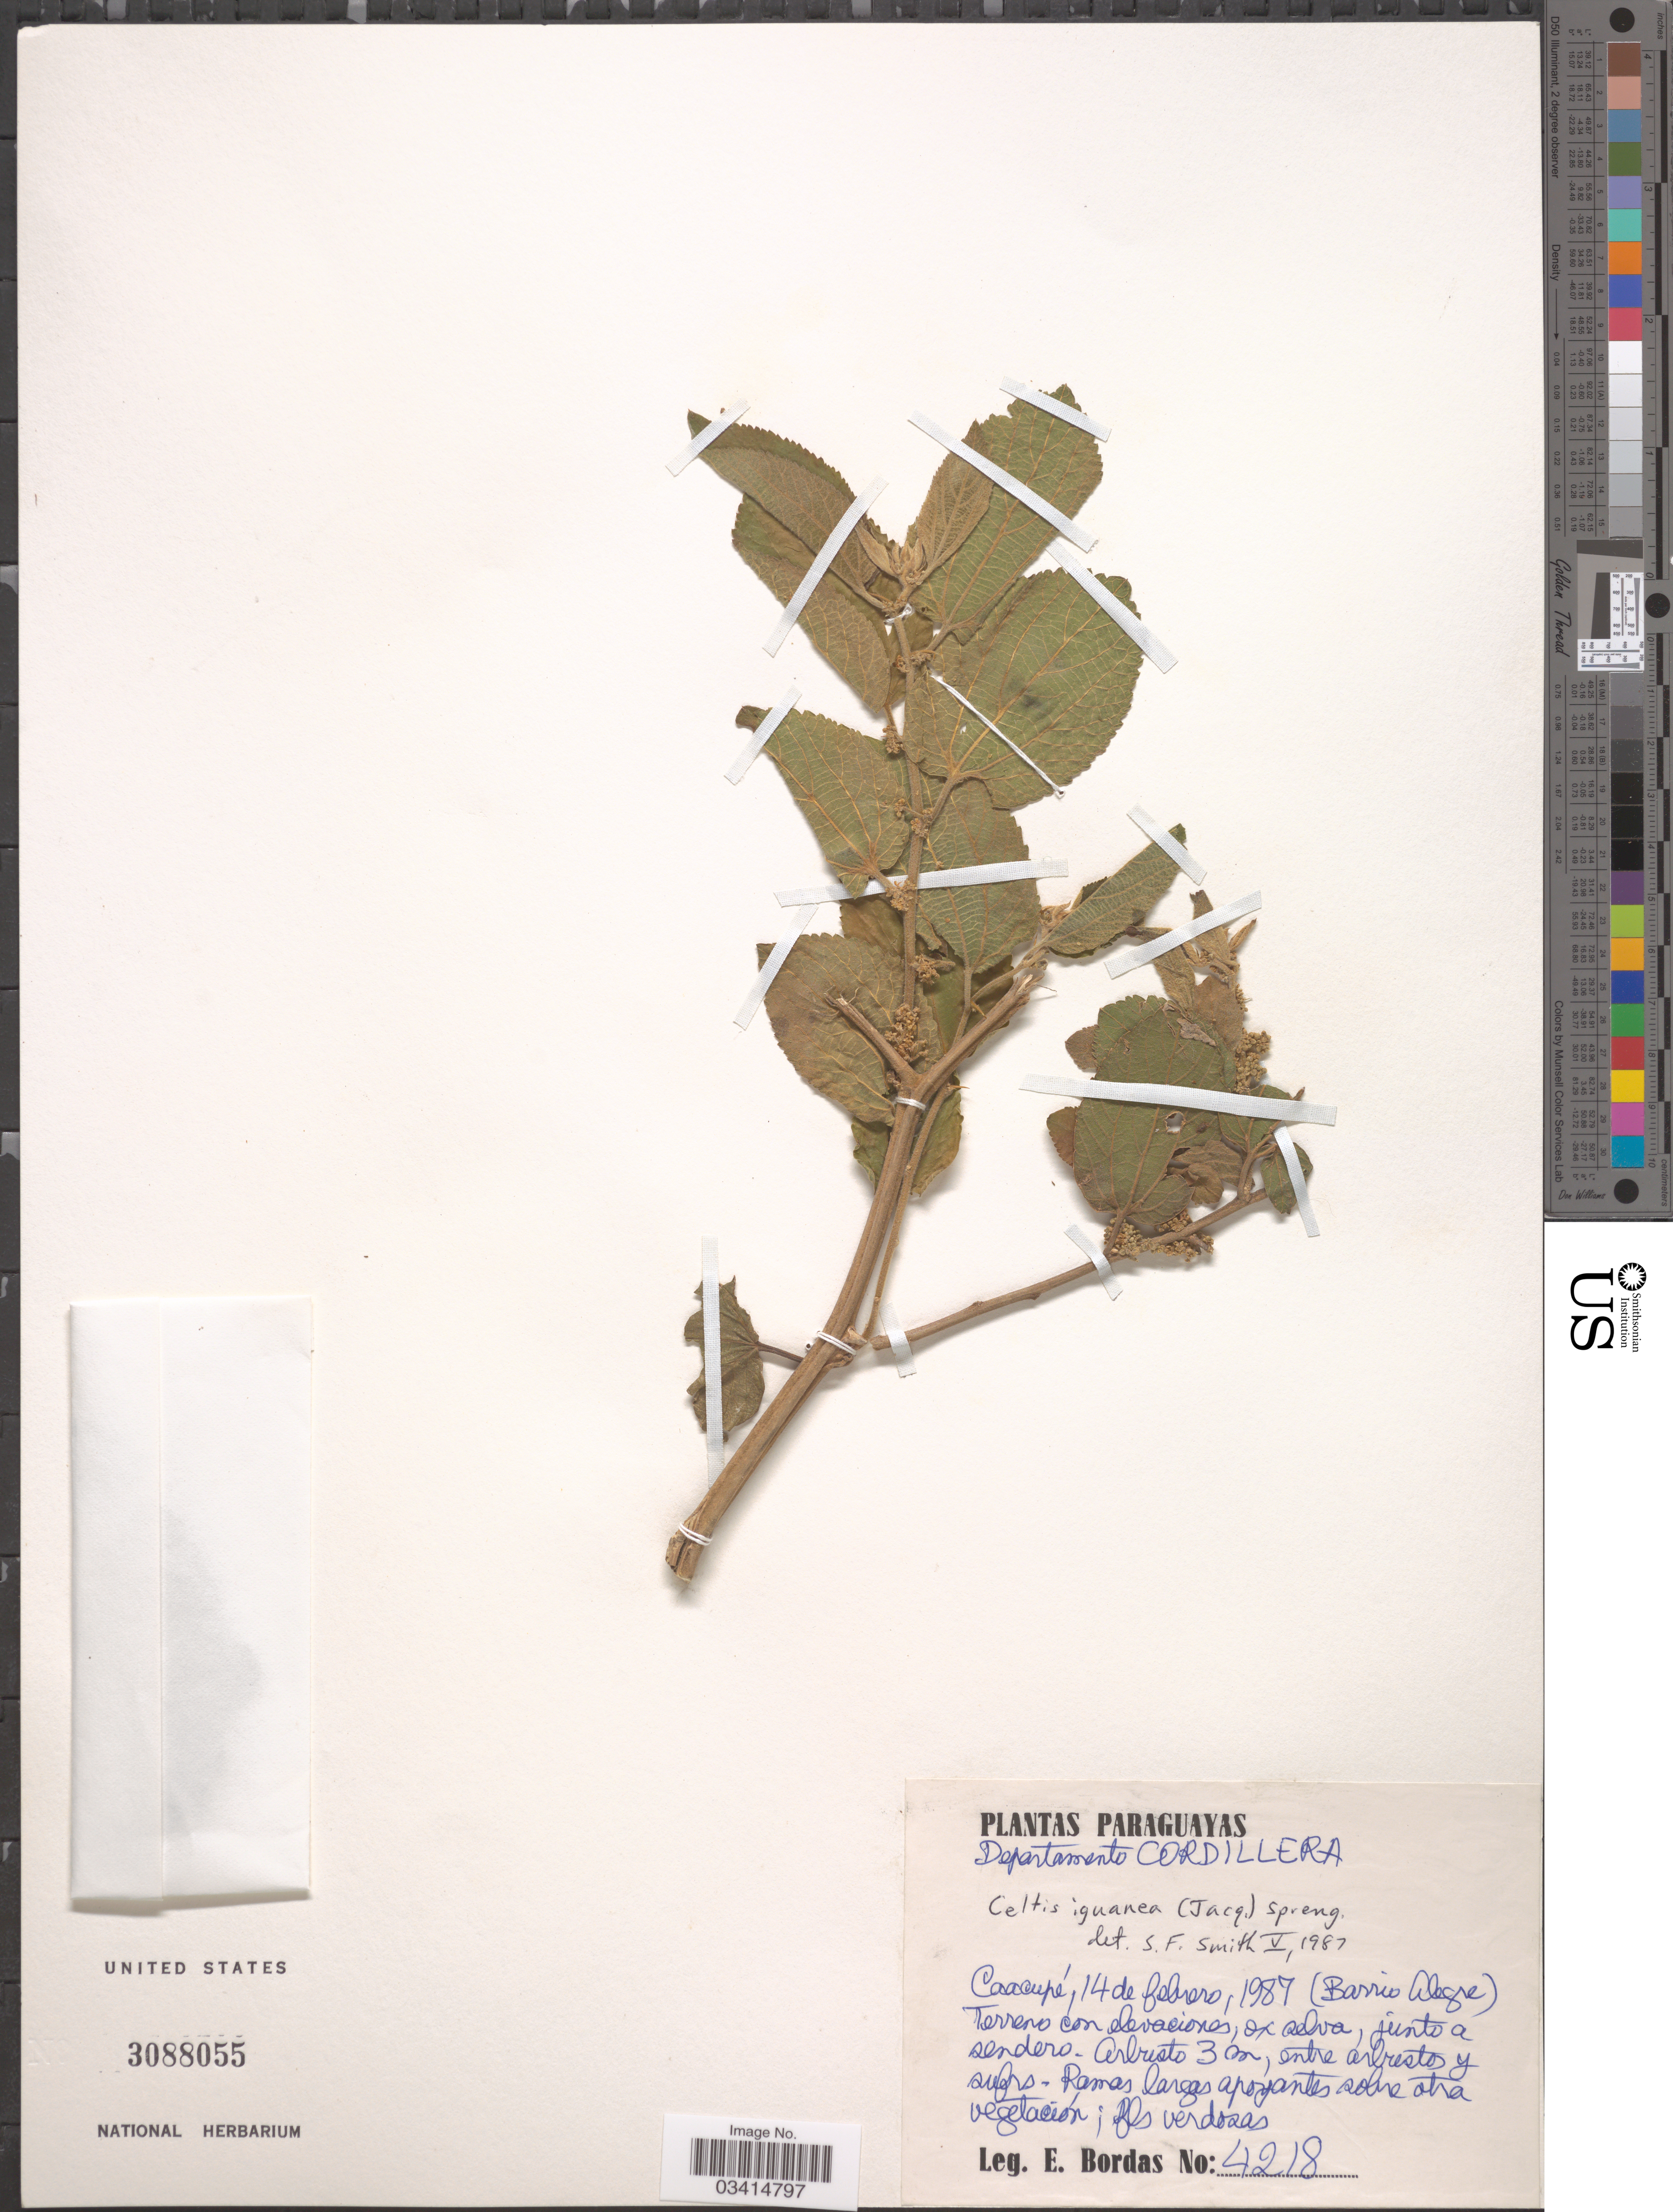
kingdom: Plantae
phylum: Tracheophyta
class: Magnoliopsida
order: Rosales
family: Cannabaceae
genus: Celtis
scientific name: Celtis iguanaea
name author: (Jacq.) Sarg.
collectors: E. Bordas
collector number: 4218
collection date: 1987-02-14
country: Paraguay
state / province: Cordillera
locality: Departamento Cordillera. Caacupé, (Barrio Alegre).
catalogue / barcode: US 3088055